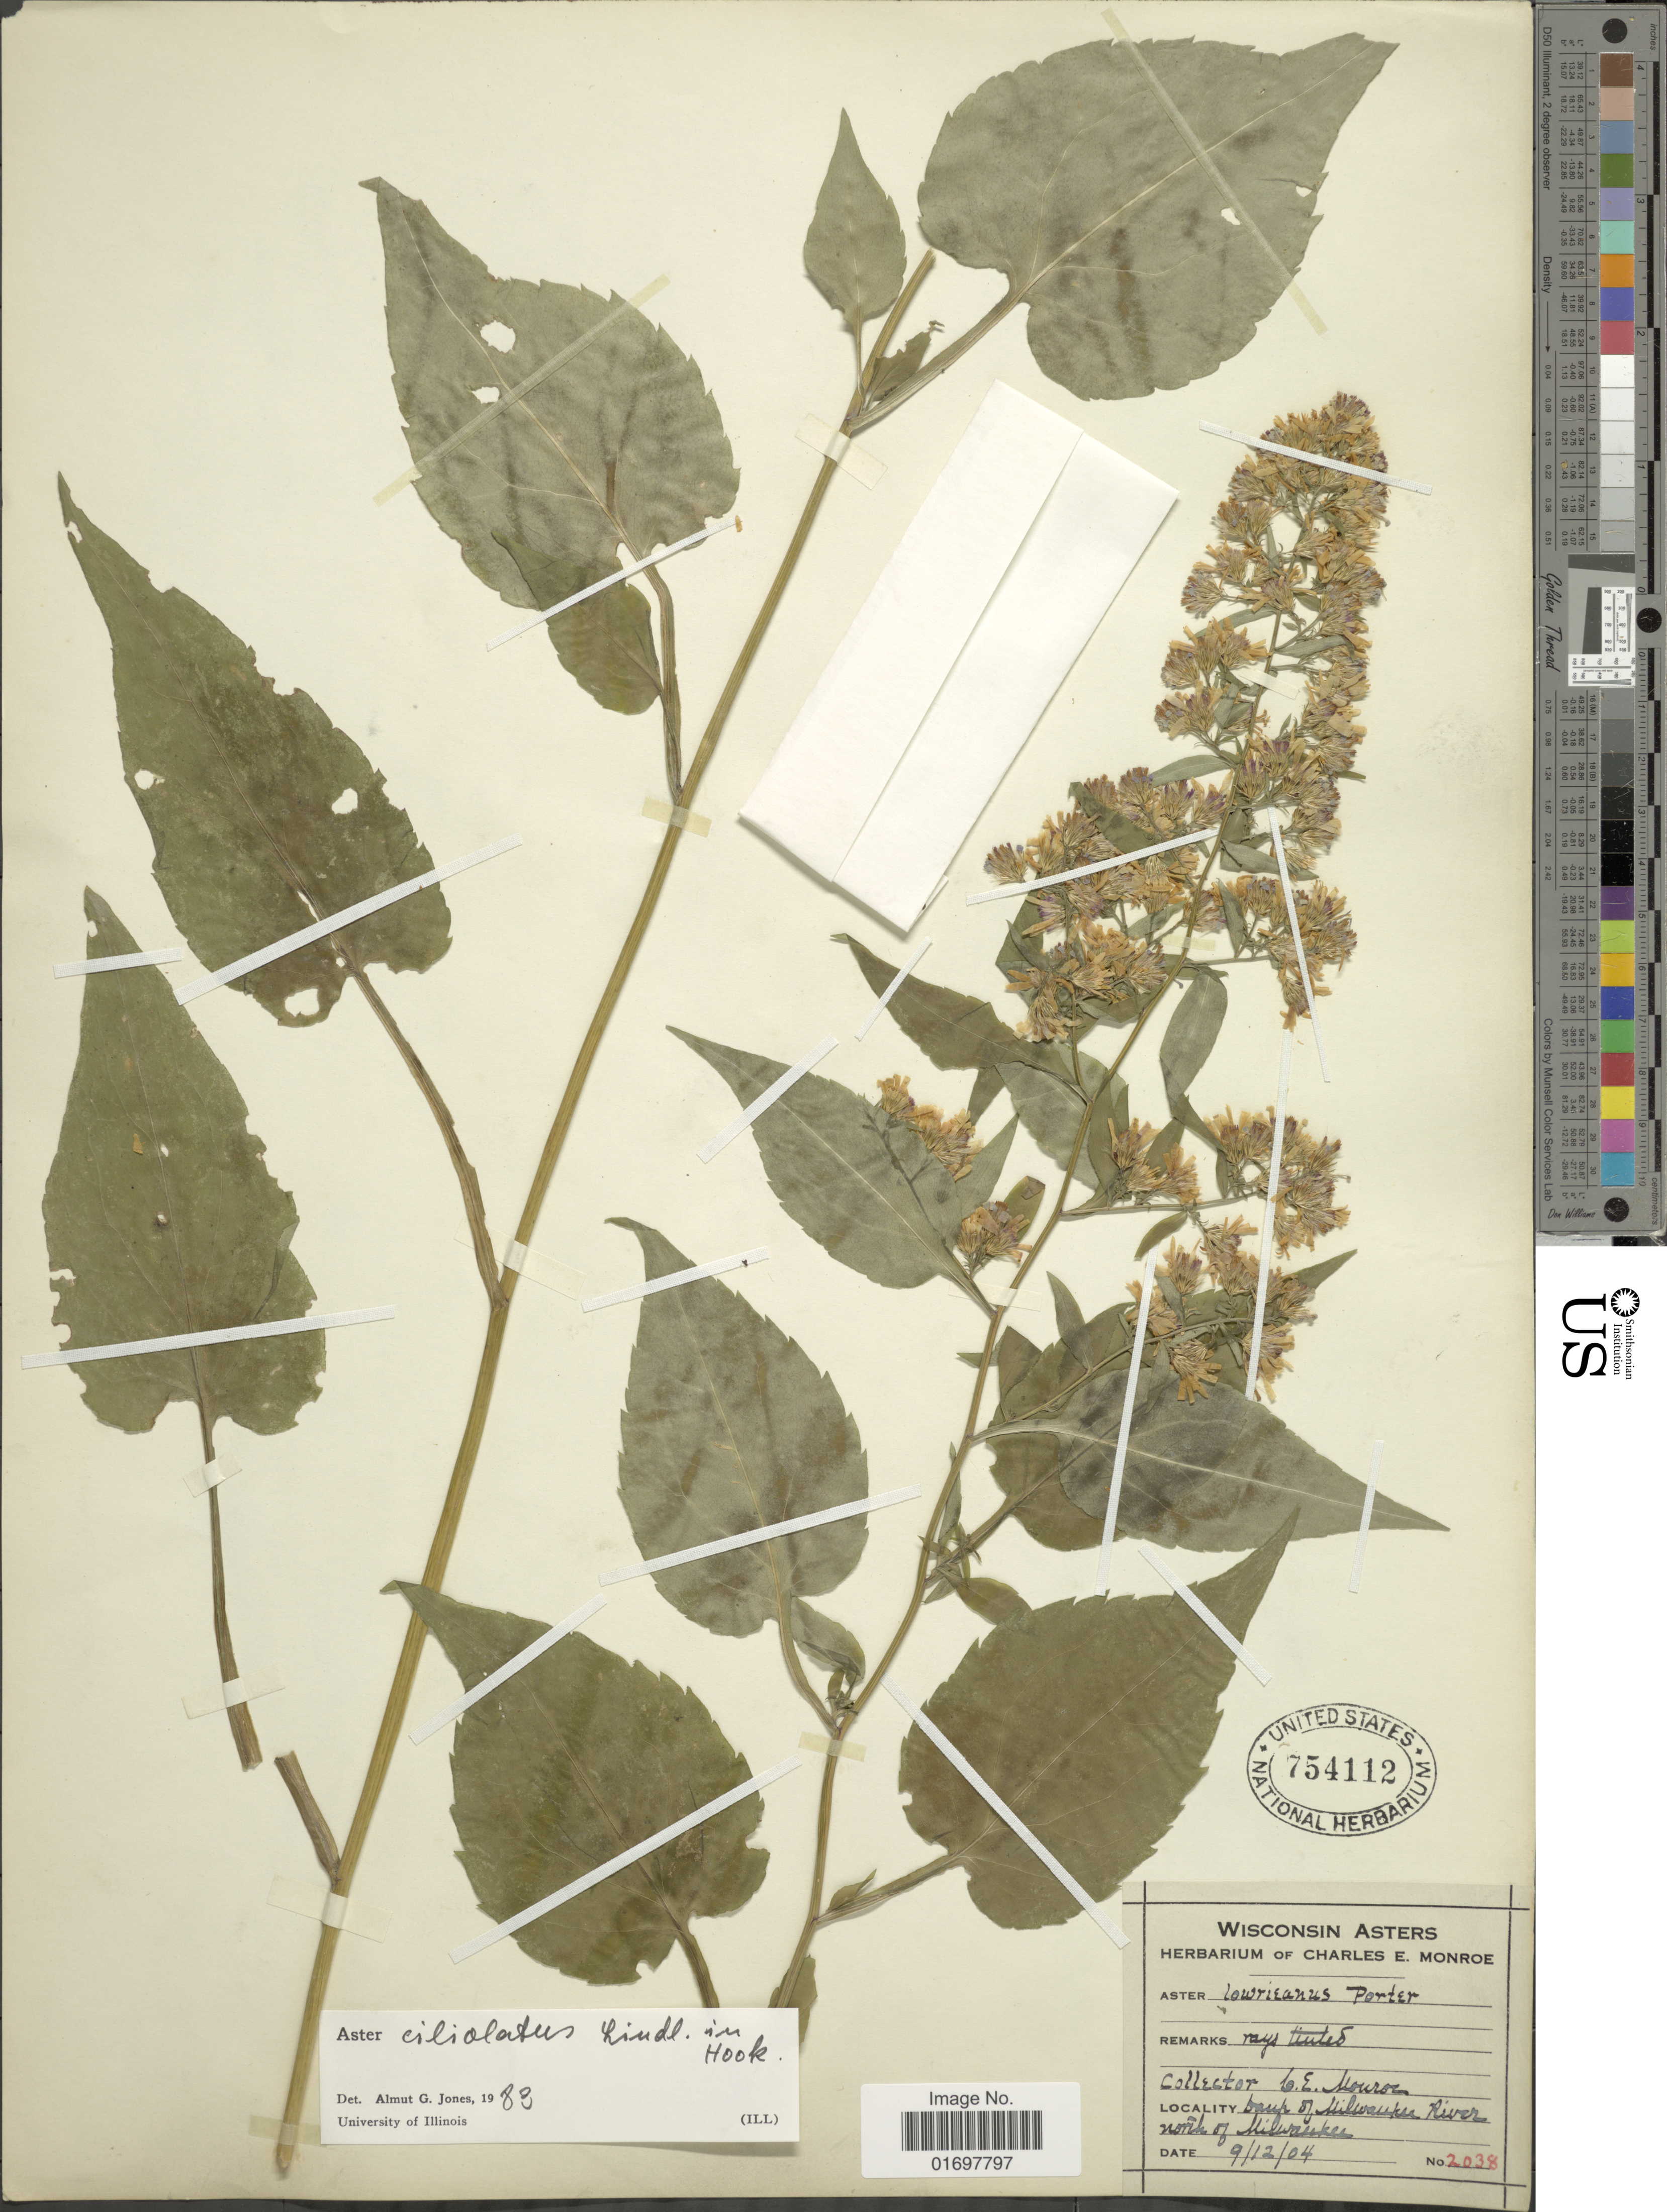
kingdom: Plantae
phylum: Tracheophyta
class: Magnoliopsida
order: Asterales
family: Asteraceae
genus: Symphyotrichum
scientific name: Symphyotrichum ciliolatum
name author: (Lindl.) Á. Löve & D. Löve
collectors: C. Monroe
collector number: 2038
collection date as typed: Transcribed d/m/y: 12/9/4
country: United States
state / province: Wisconsin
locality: Bank of Millwaukee River north of Milwaukee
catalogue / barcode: US 754112